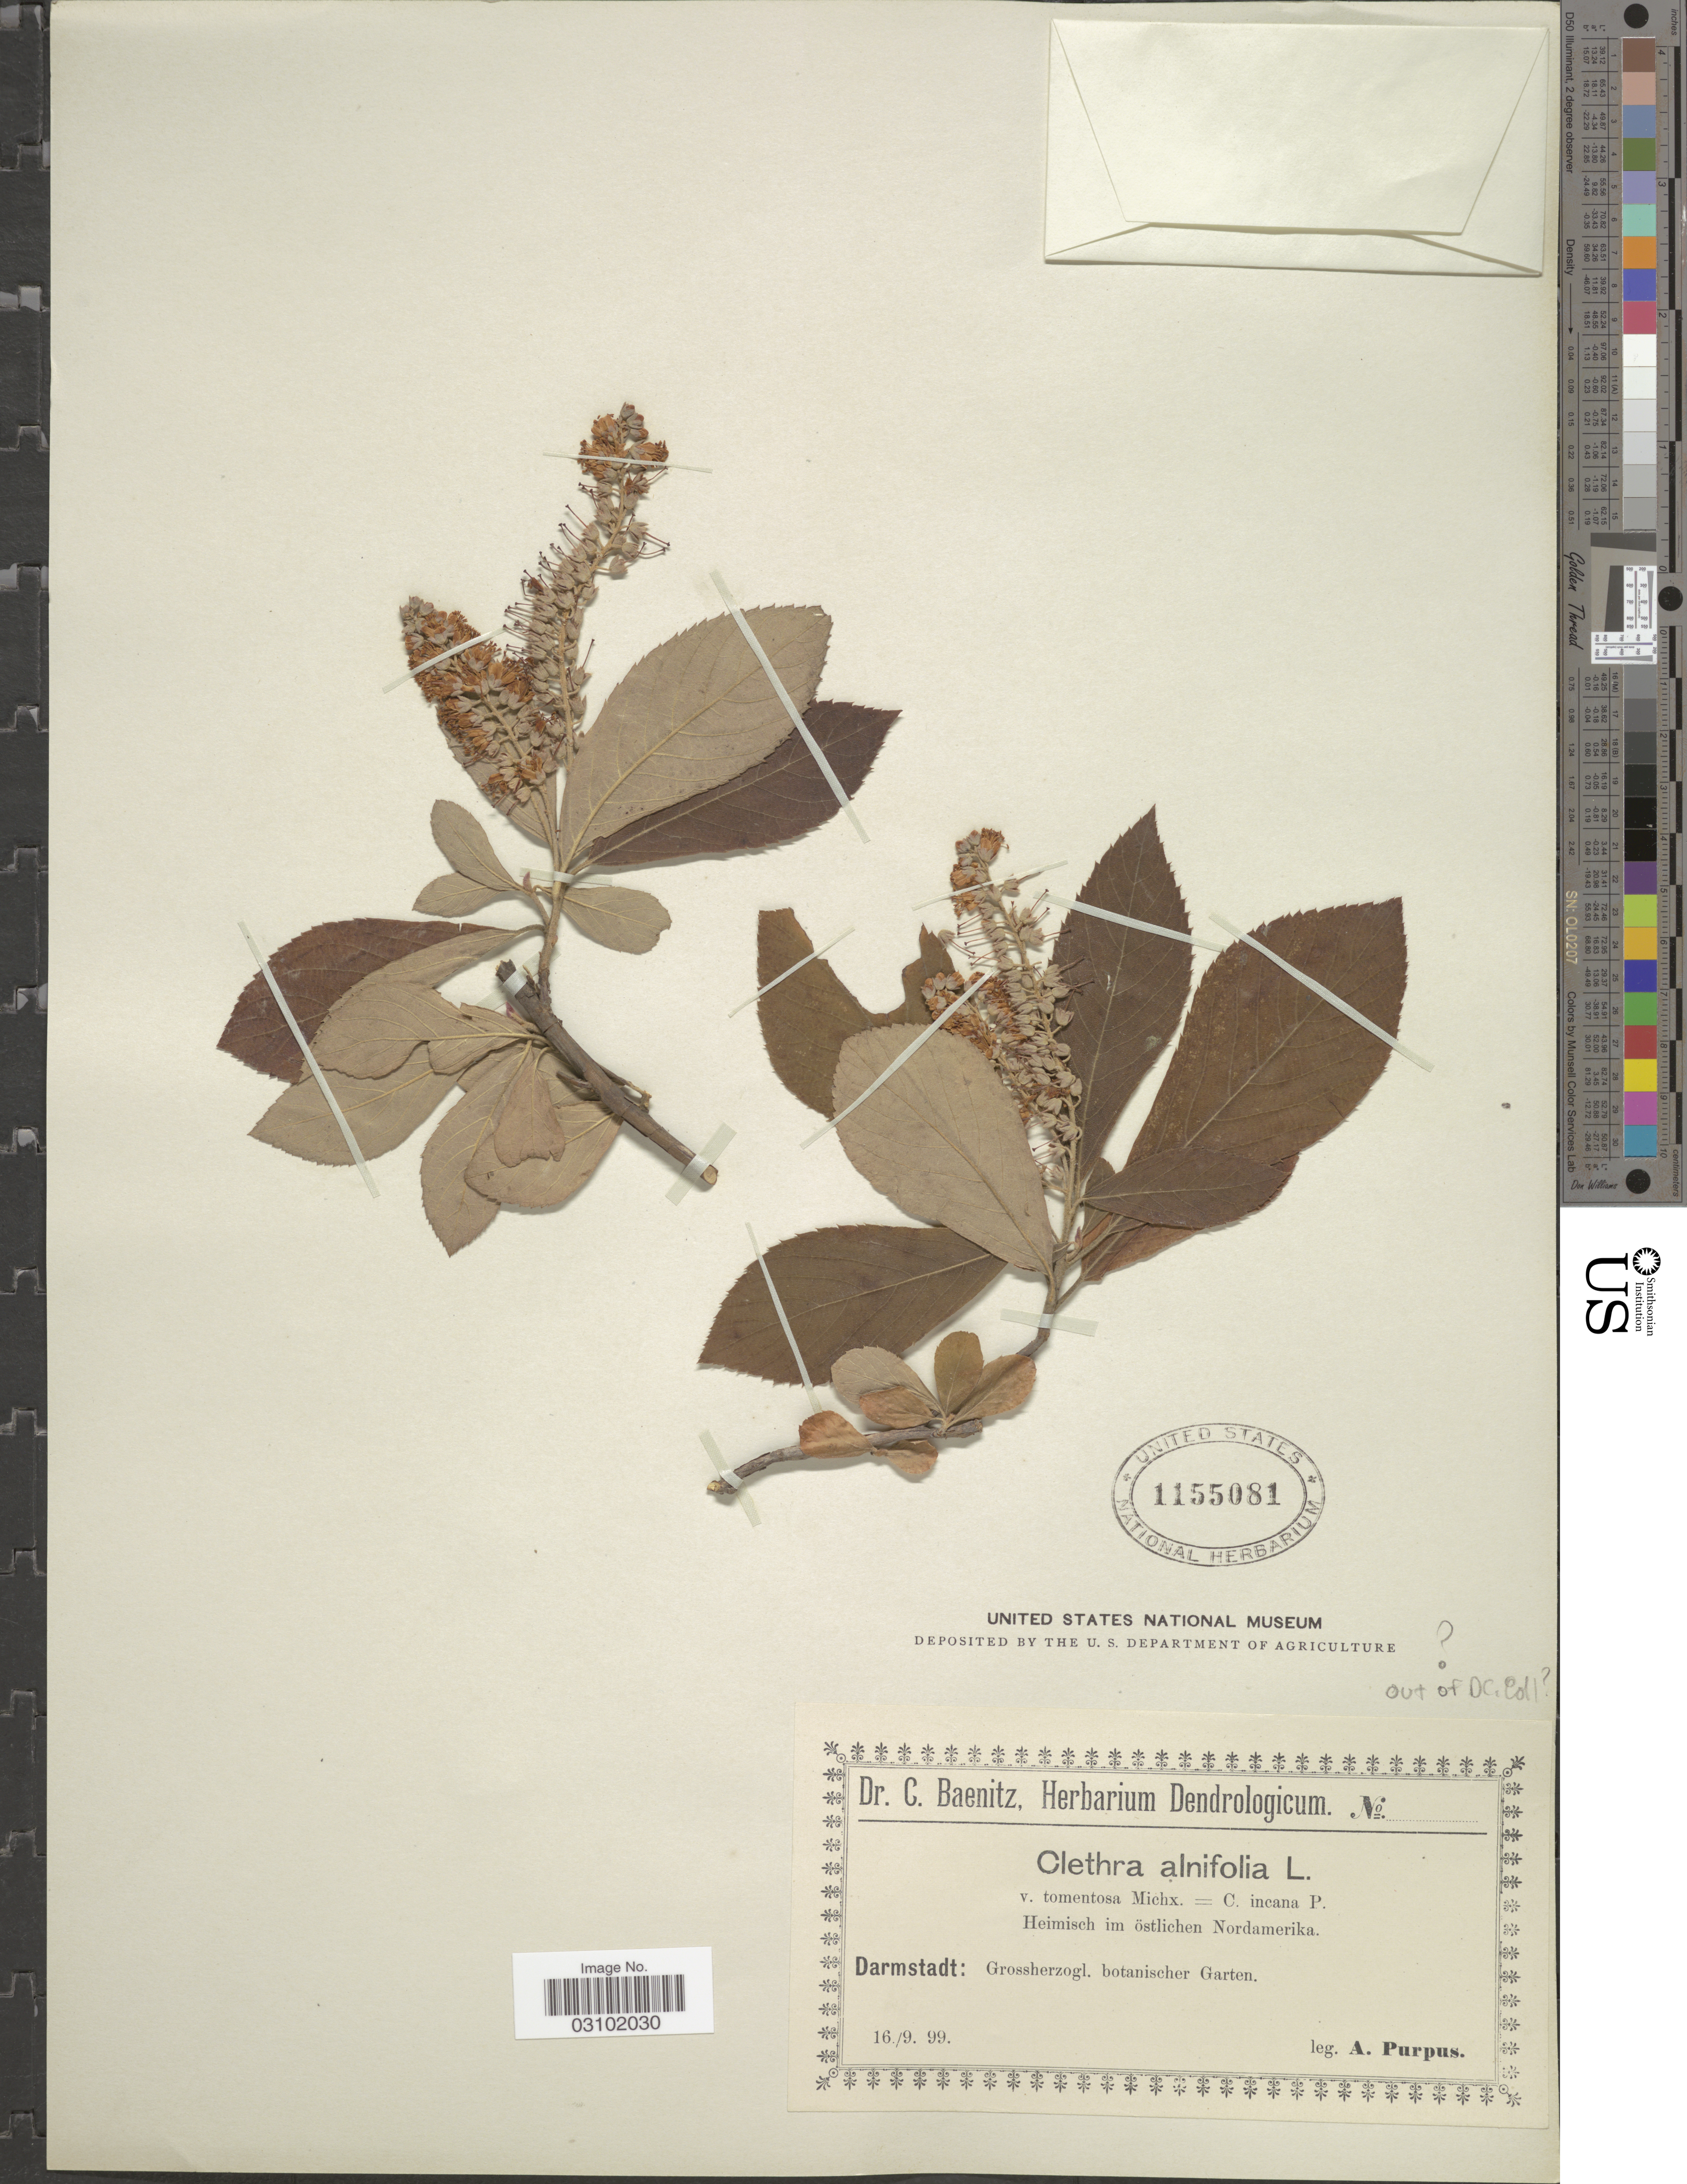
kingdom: Plantae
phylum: Tracheophyta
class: Magnoliopsida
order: Ericales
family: Clethraceae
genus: Clethra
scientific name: Clethra alnifolia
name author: L.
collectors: C. A. Purpus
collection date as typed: Transcribed d/m/y: 16/9/99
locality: Darmstadt: grossherzogl. botanischer Garten.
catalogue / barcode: US 1155081